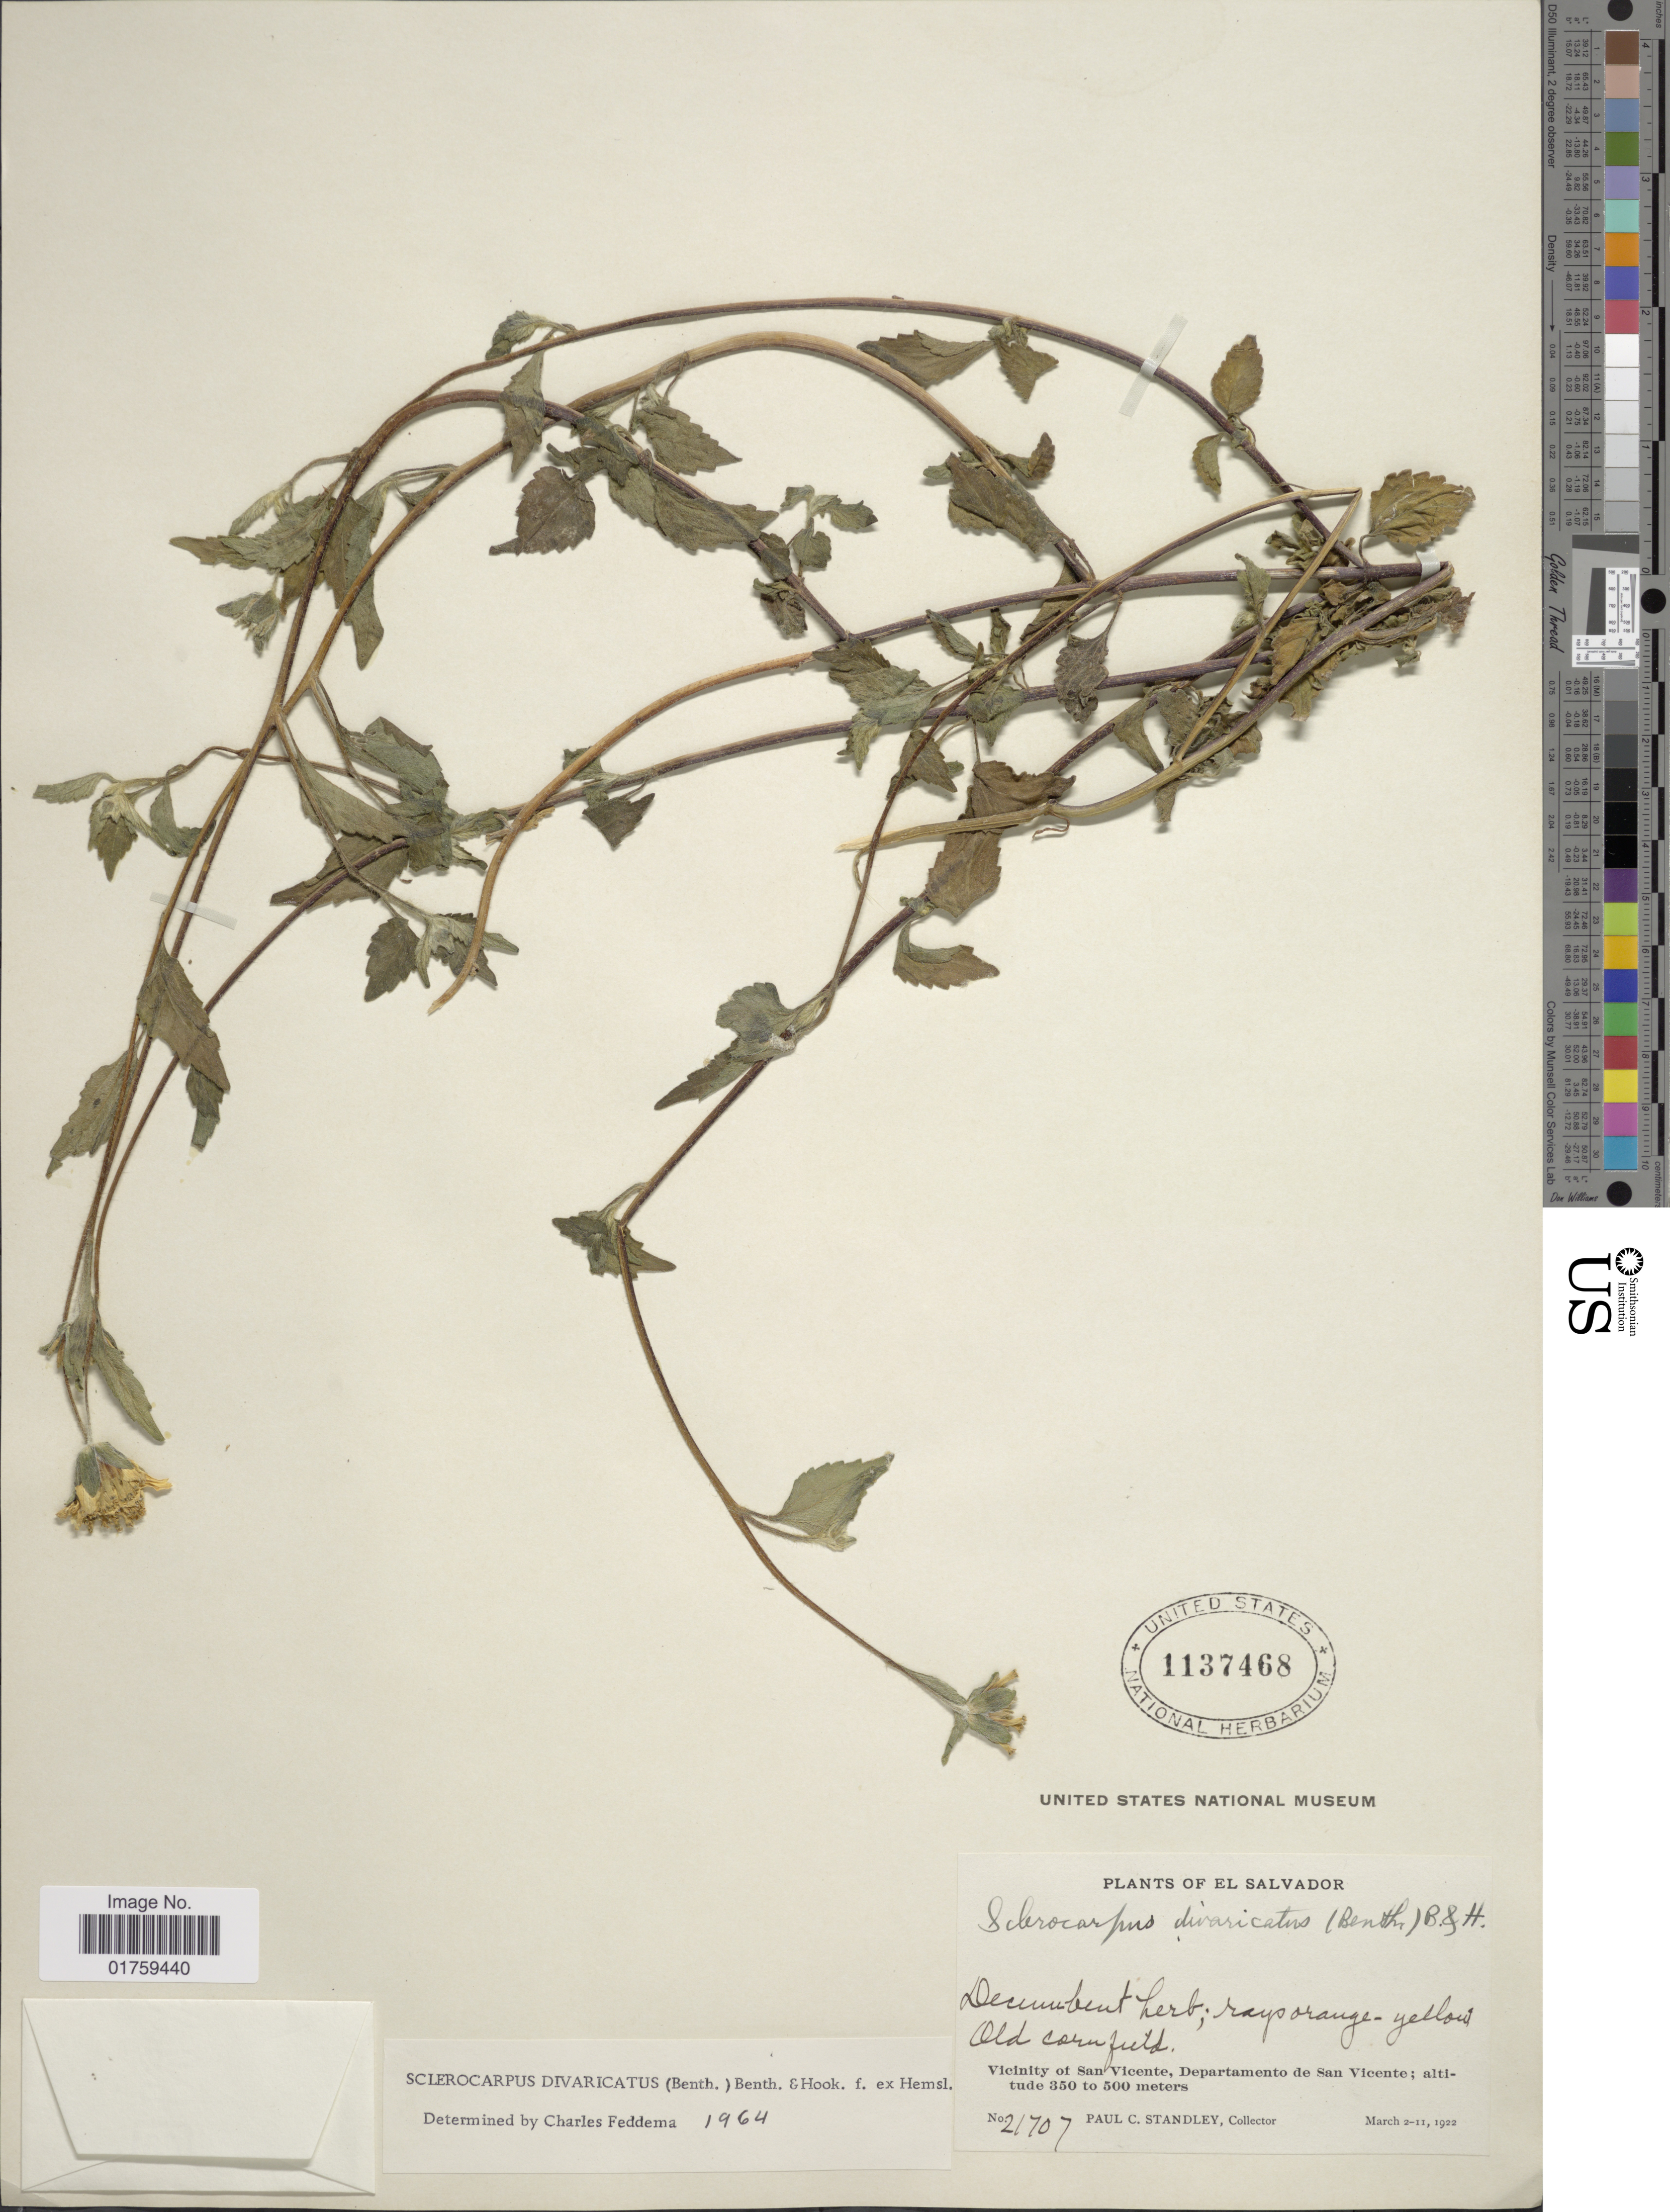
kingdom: Plantae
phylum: Tracheophyta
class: Magnoliopsida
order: Asterales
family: Asteraceae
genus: Sclerocarpus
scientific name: Sclerocarpus divaricatus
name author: (Benth.) Benth. & Hook. f. ex Hemsl.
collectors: P. C. Standley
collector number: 21707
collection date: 1922-03-02/1922-03-11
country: El Salvador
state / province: San Vincente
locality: Old cornfield. Vicinity San Vincente, Departamento de San Vincente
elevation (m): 350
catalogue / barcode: US 1137468